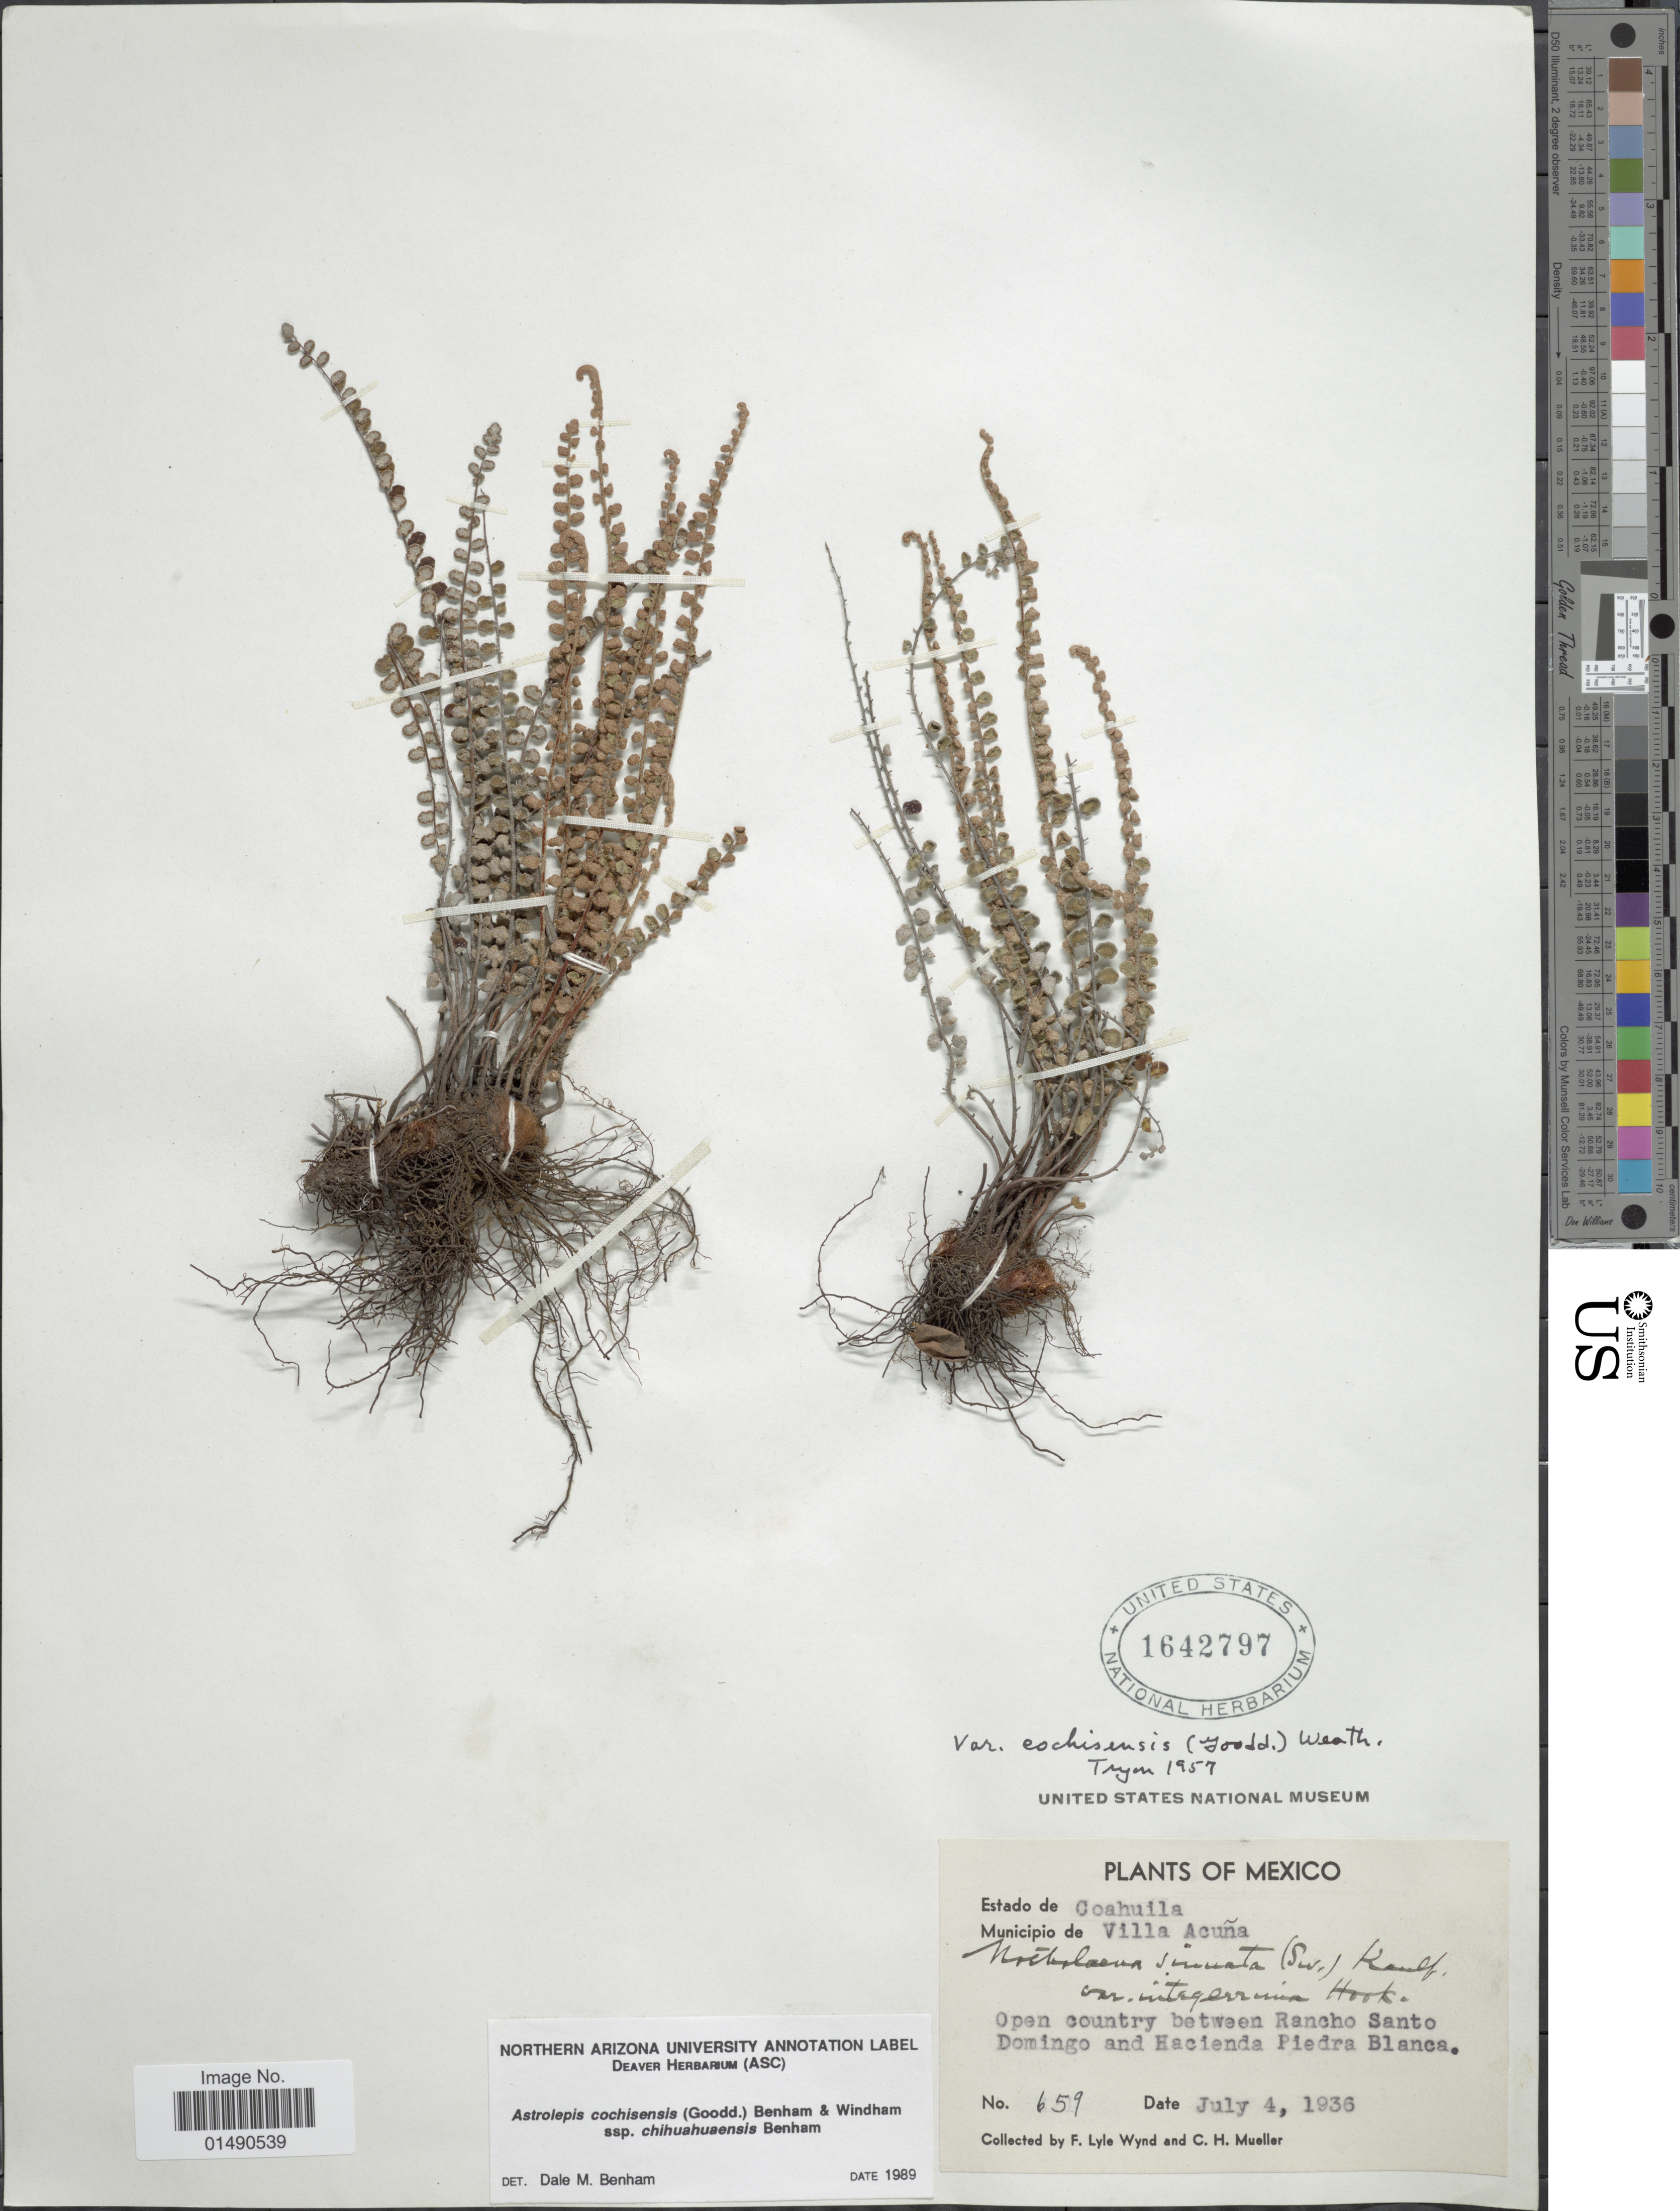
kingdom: Plantae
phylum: Tracheophyta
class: Polypodiopsida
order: Polypodiales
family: Pteridaceae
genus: Astrolepis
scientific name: Astrolepis cochisensis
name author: (C.O. Goodd.) D.M. Benham & Windham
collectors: F. L. Wynd & C. H. Mueller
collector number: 659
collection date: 1936-07-04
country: Mexico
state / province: Coahuila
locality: Municipio de Villa Acuna, Open country between Rancho Santo Domingo and Hacienda Piedra Blanca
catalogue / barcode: US 1642797